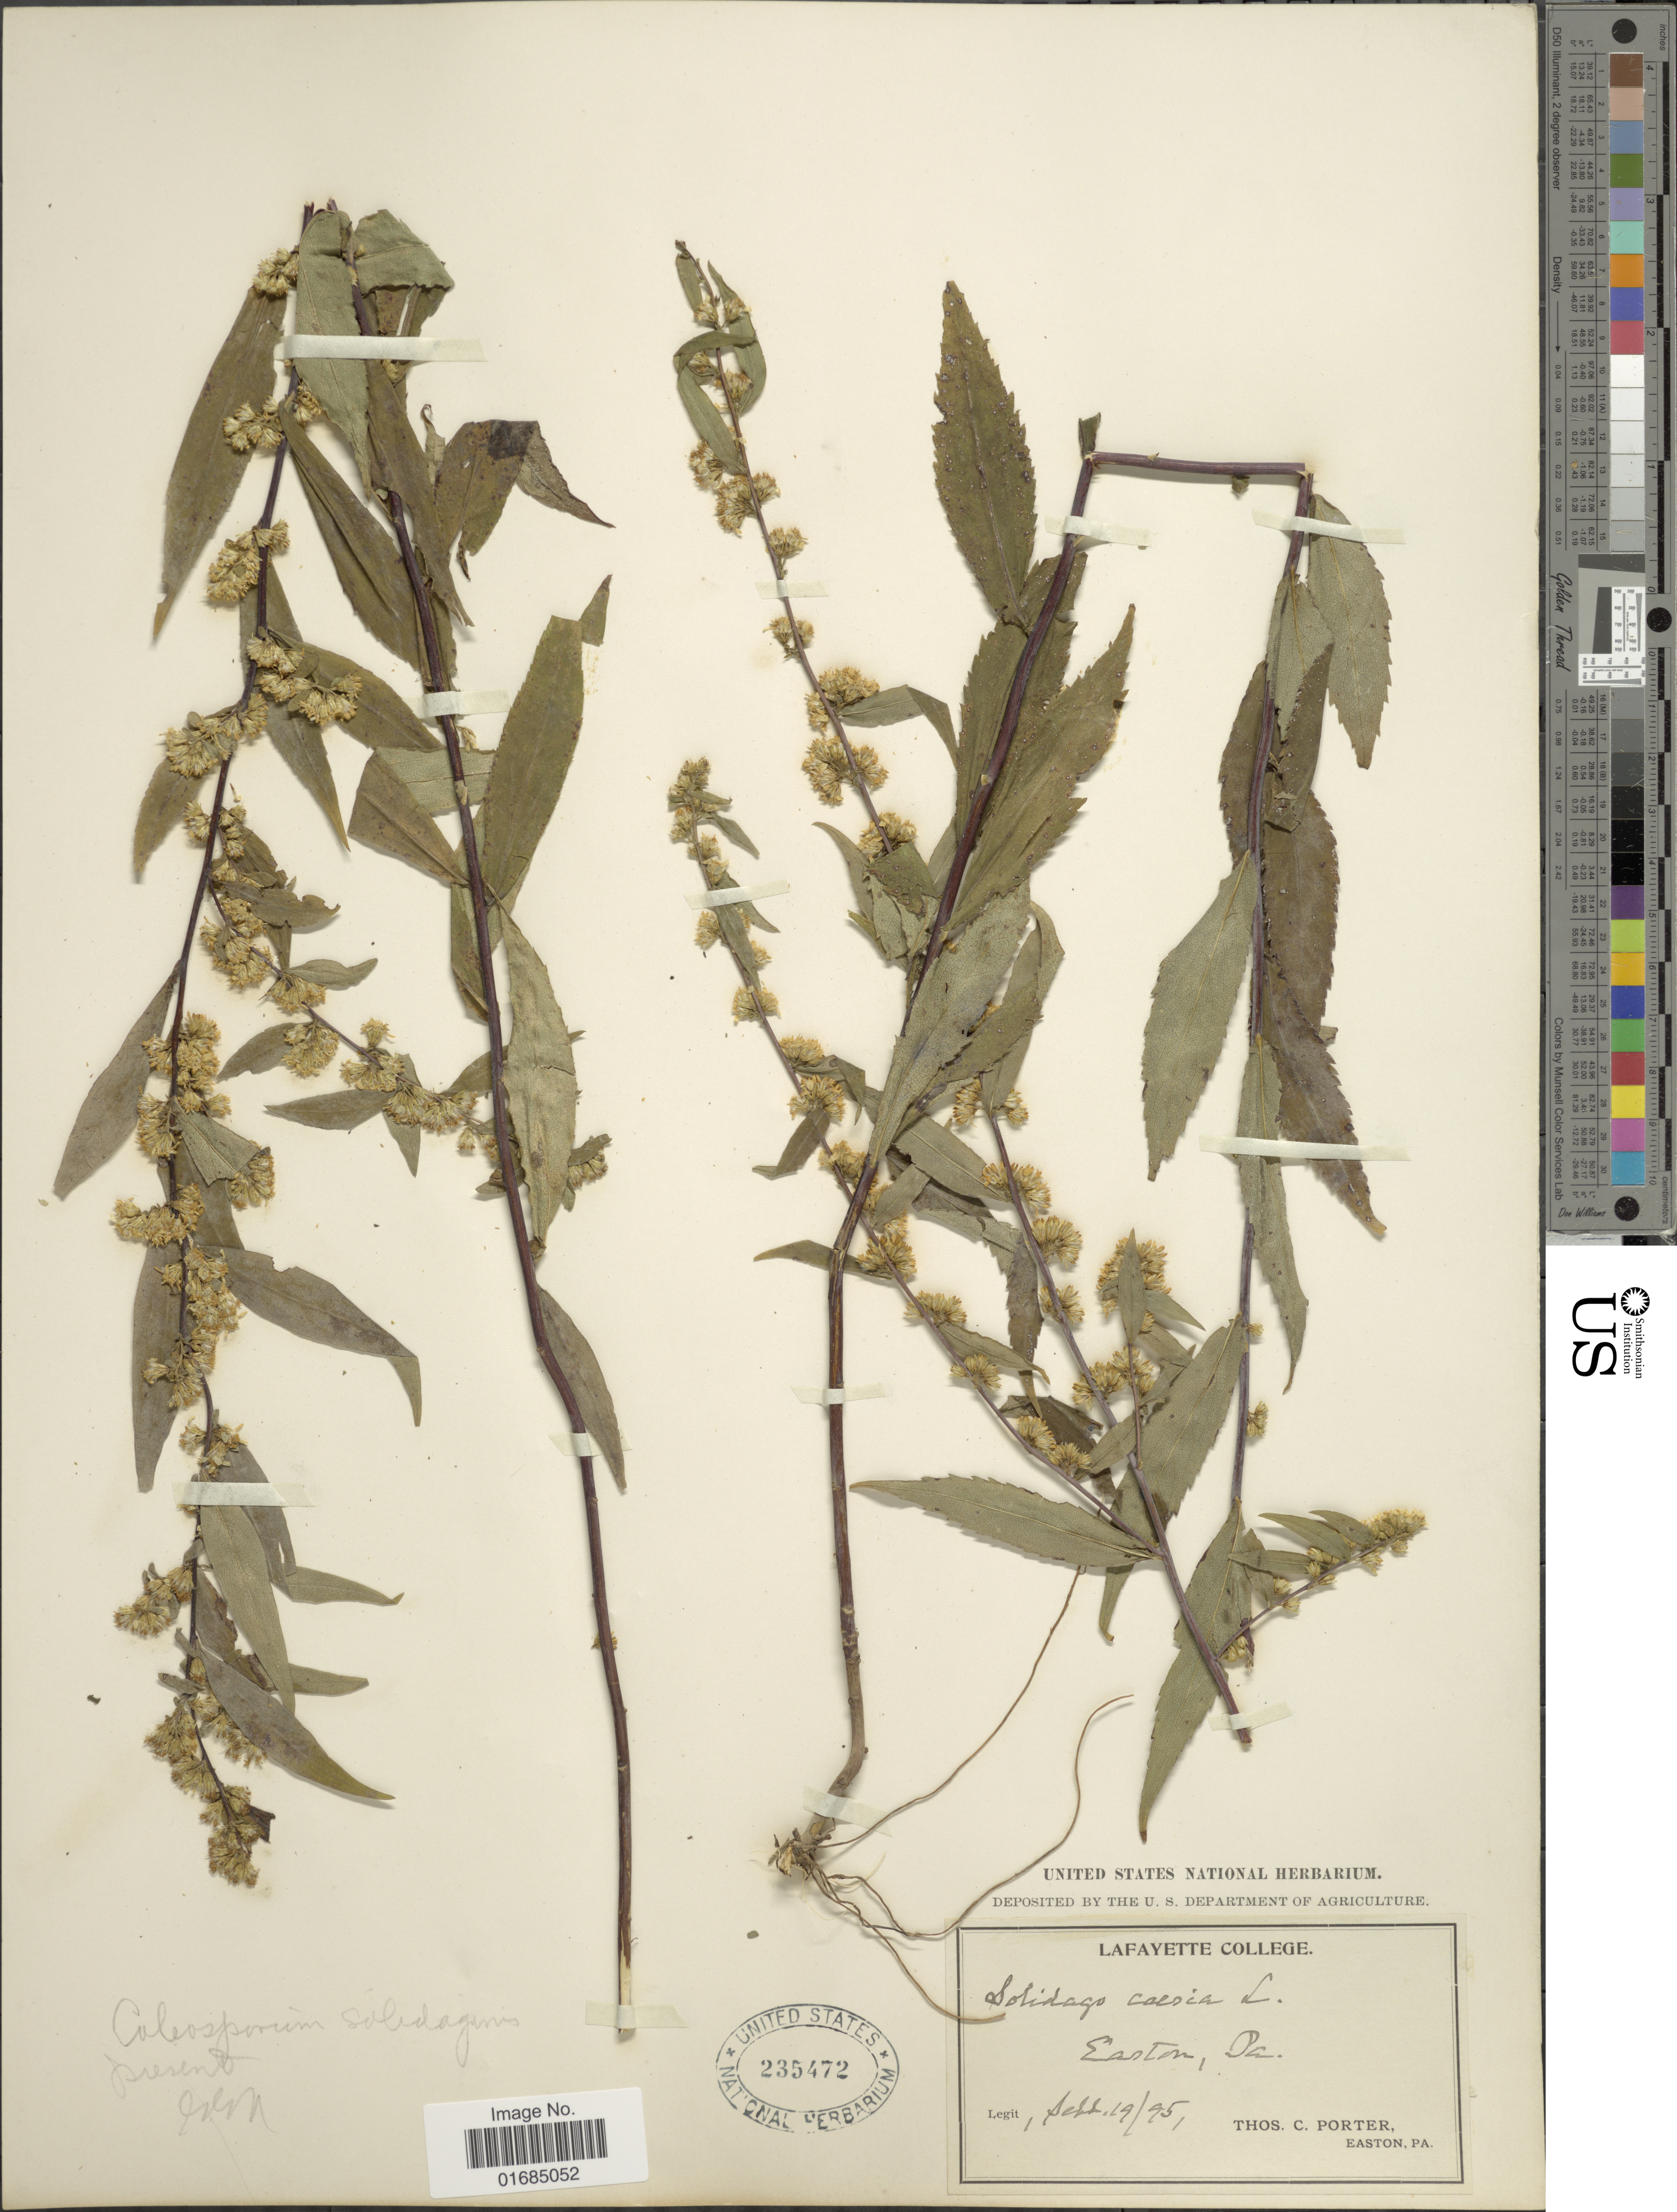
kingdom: Plantae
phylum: Tracheophyta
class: Magnoliopsida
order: Asterales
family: Asteraceae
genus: Solidago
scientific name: Solidago caesia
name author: L.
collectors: T. C. Porter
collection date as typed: Transcribed d/m/y: 19/9/95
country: United States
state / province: Pennsylvania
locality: Easton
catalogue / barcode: US 235472